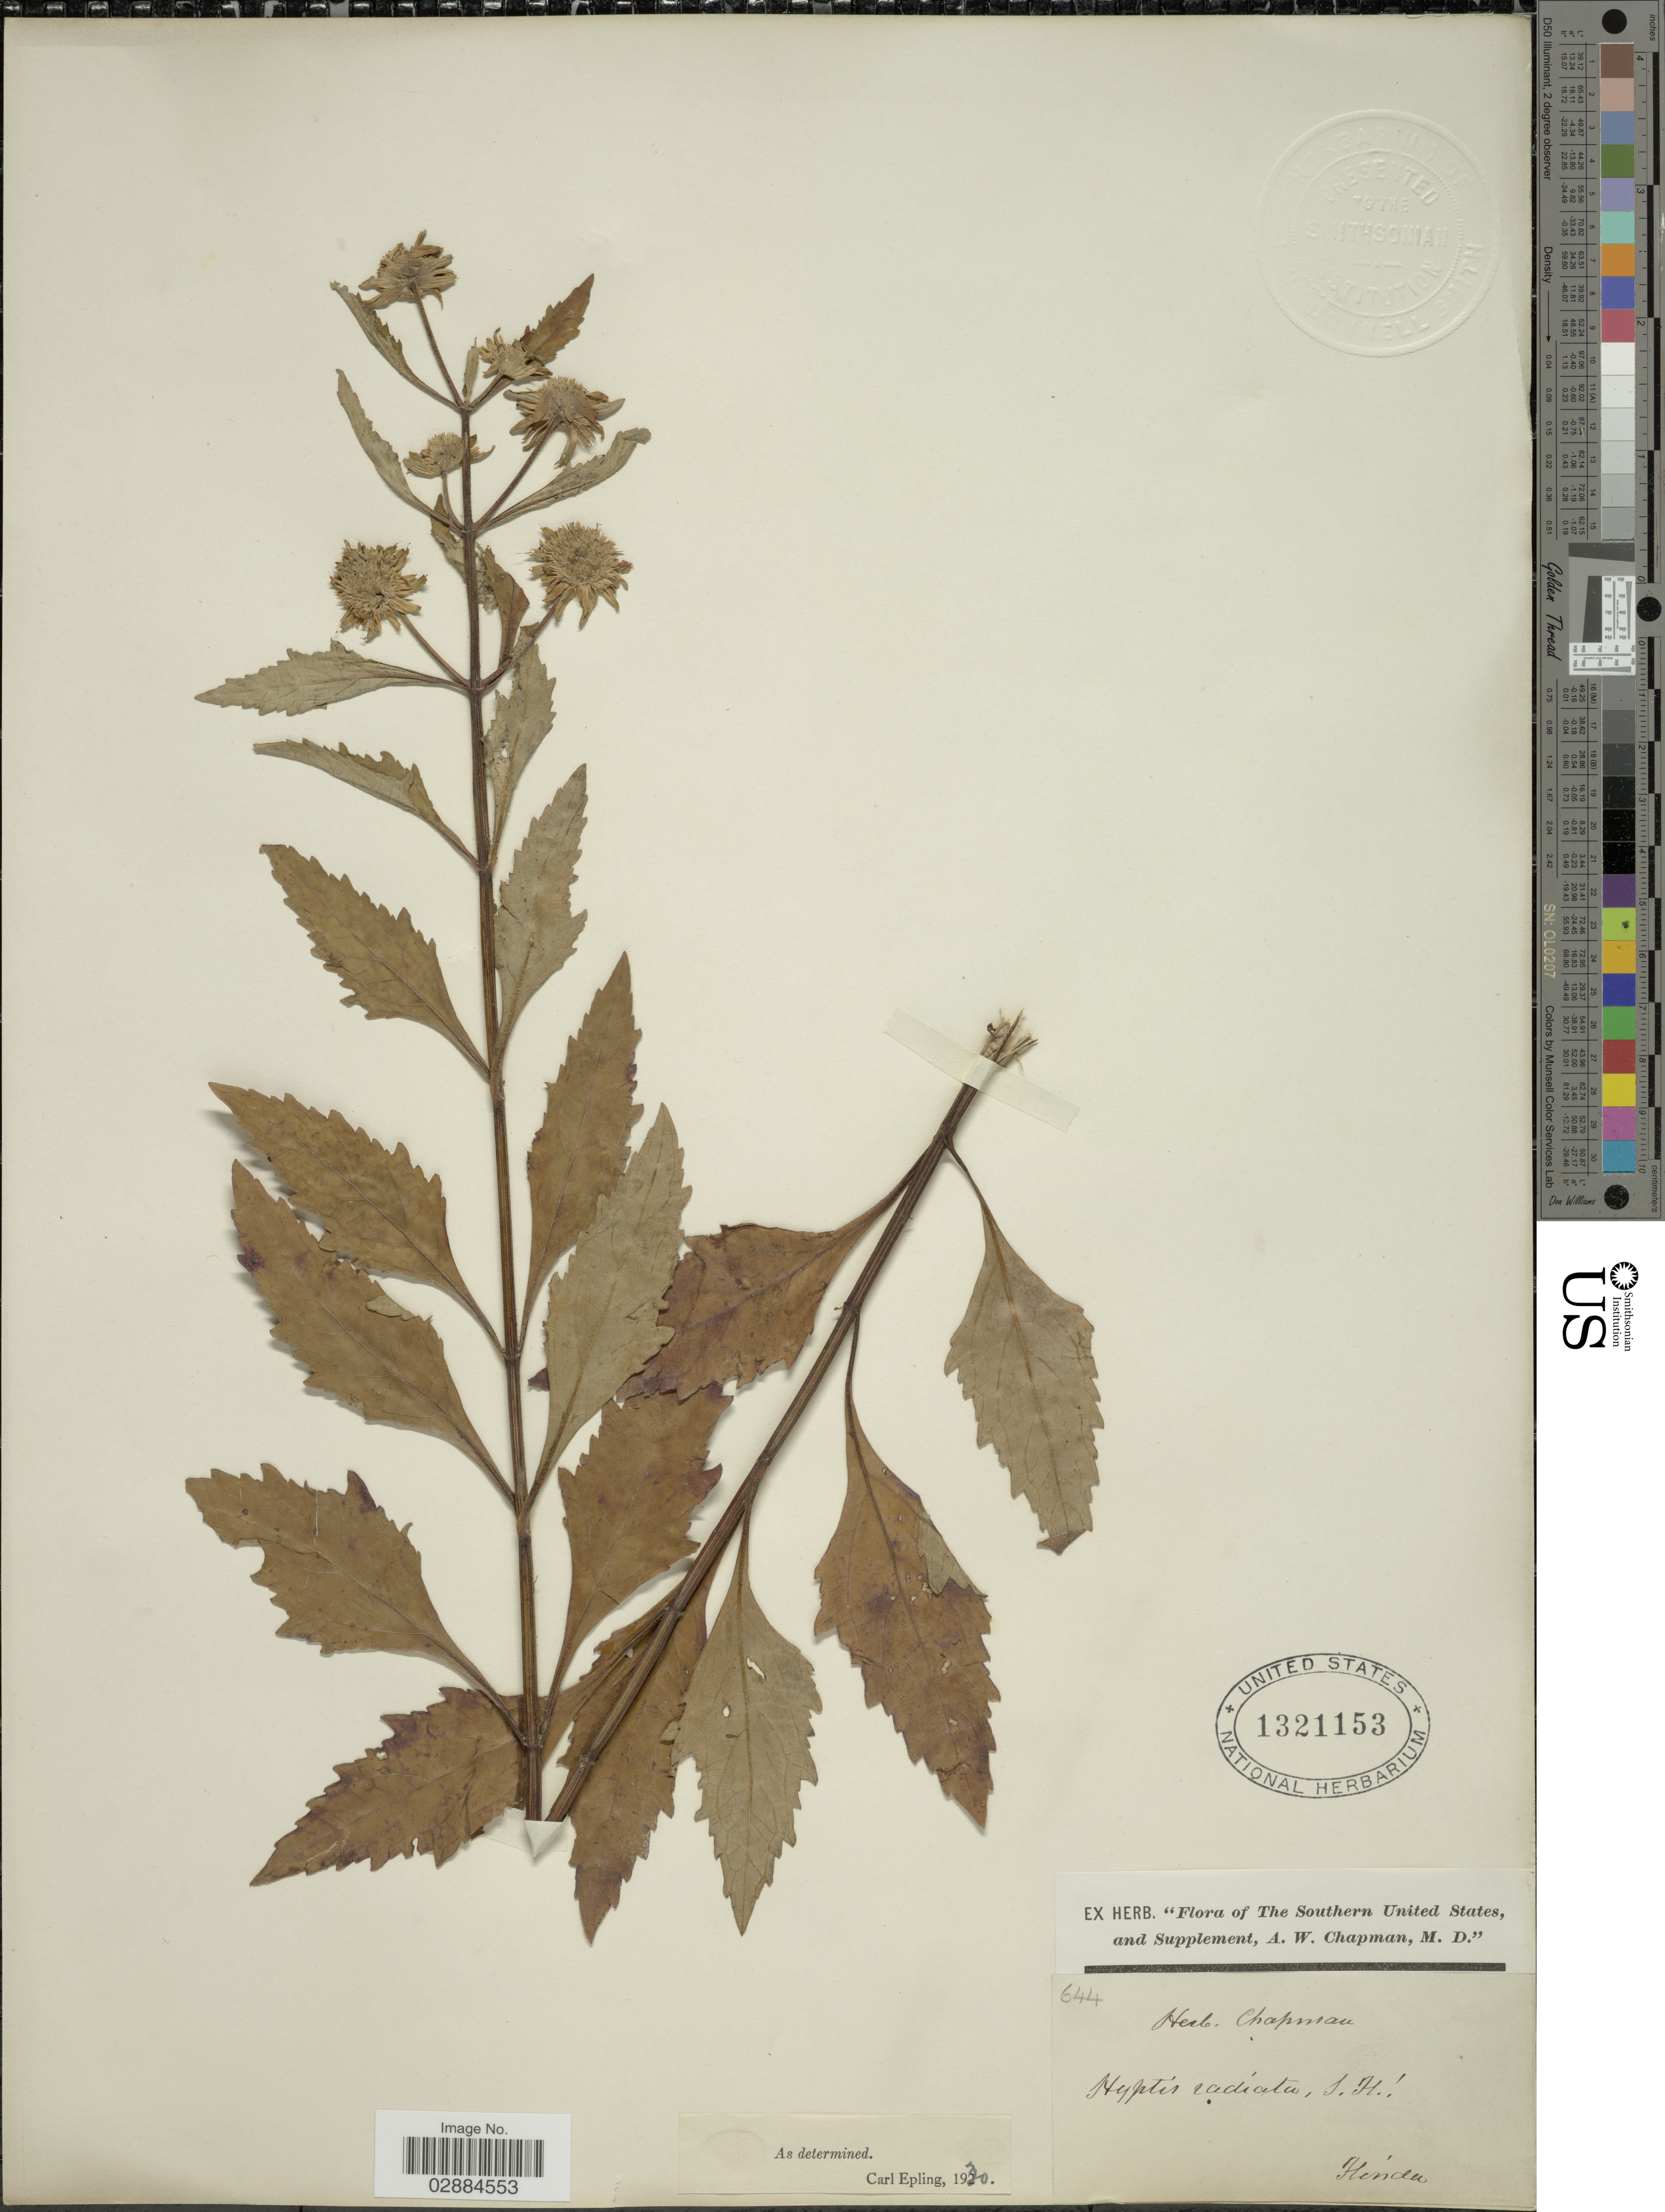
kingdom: Plantae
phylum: Tracheophyta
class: Magnoliopsida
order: Lamiales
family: Lamiaceae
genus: Hyptis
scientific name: Hyptis radiata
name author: Kunth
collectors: ex herb. A.W. Chapman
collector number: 644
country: United States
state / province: Florida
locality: The Southern United States.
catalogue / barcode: US 1321153